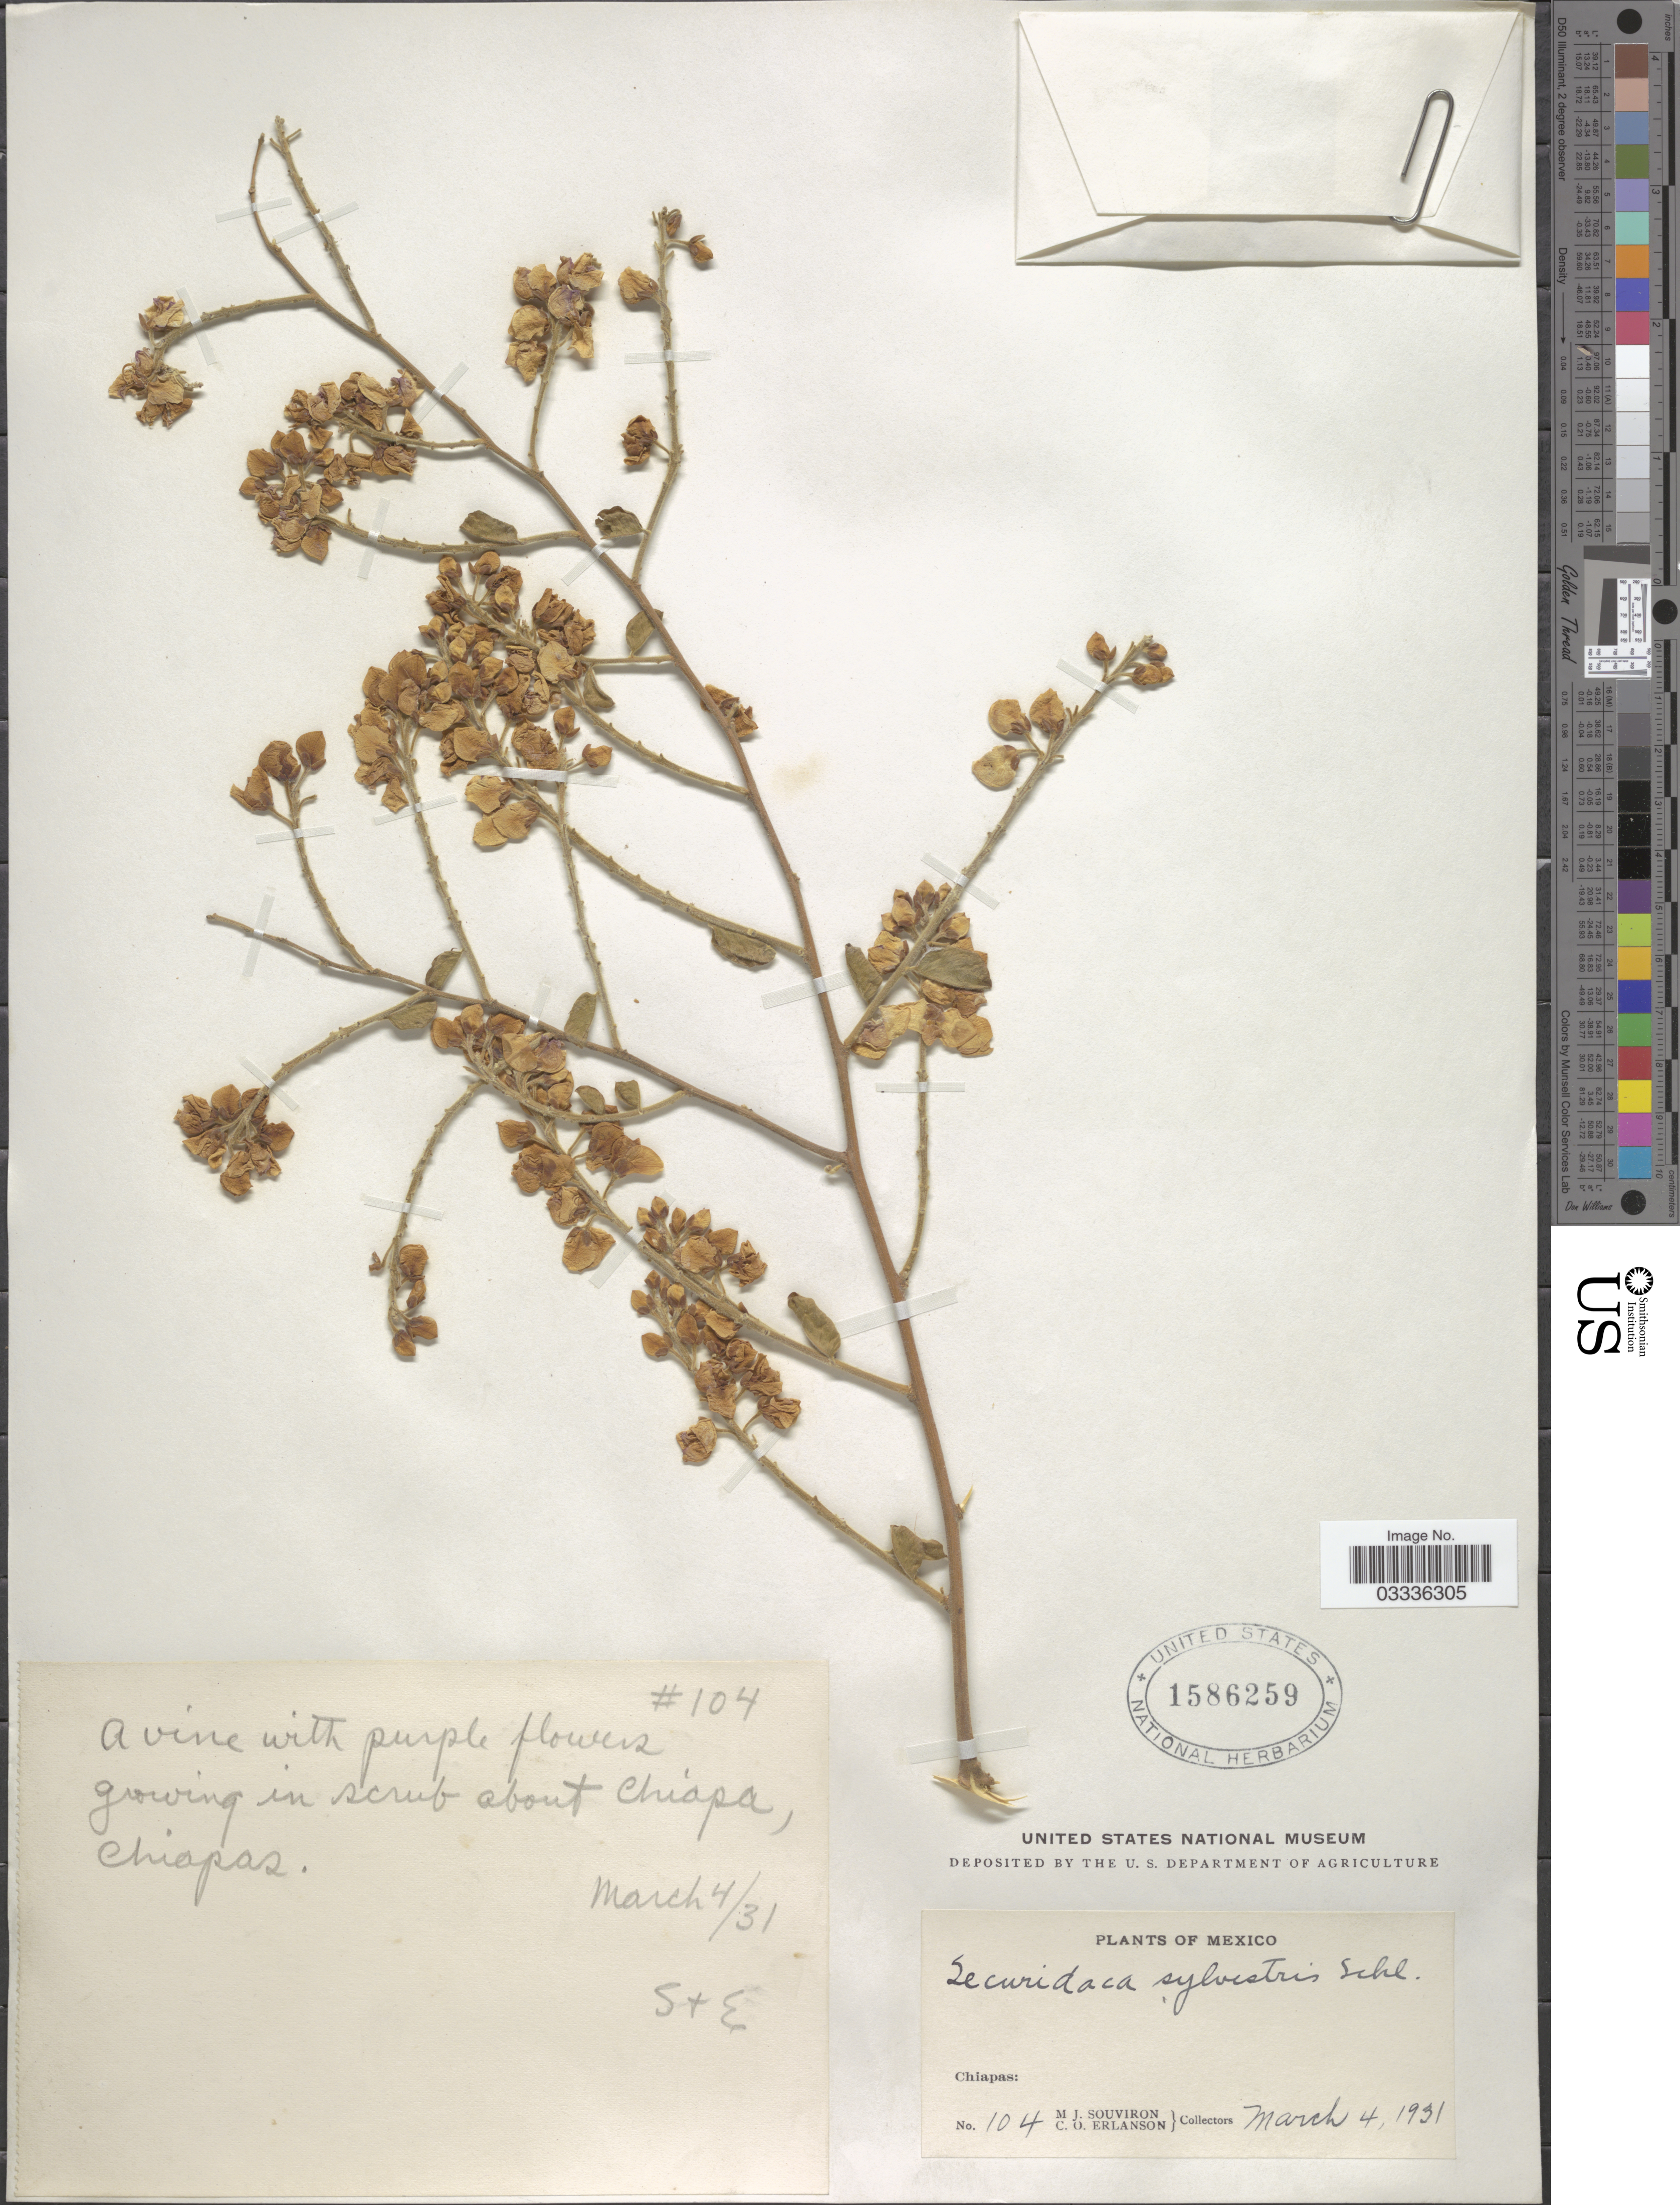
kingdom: Plantae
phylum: Tracheophyta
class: Magnoliopsida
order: Fabales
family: Polygalaceae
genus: Securidaca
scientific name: Securidaca sylvestris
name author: Schltdl.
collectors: M. J. Souviron & C. O. Erlanson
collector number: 104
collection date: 1931-03-04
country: Mexico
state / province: Chiapas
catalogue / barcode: US 1586259